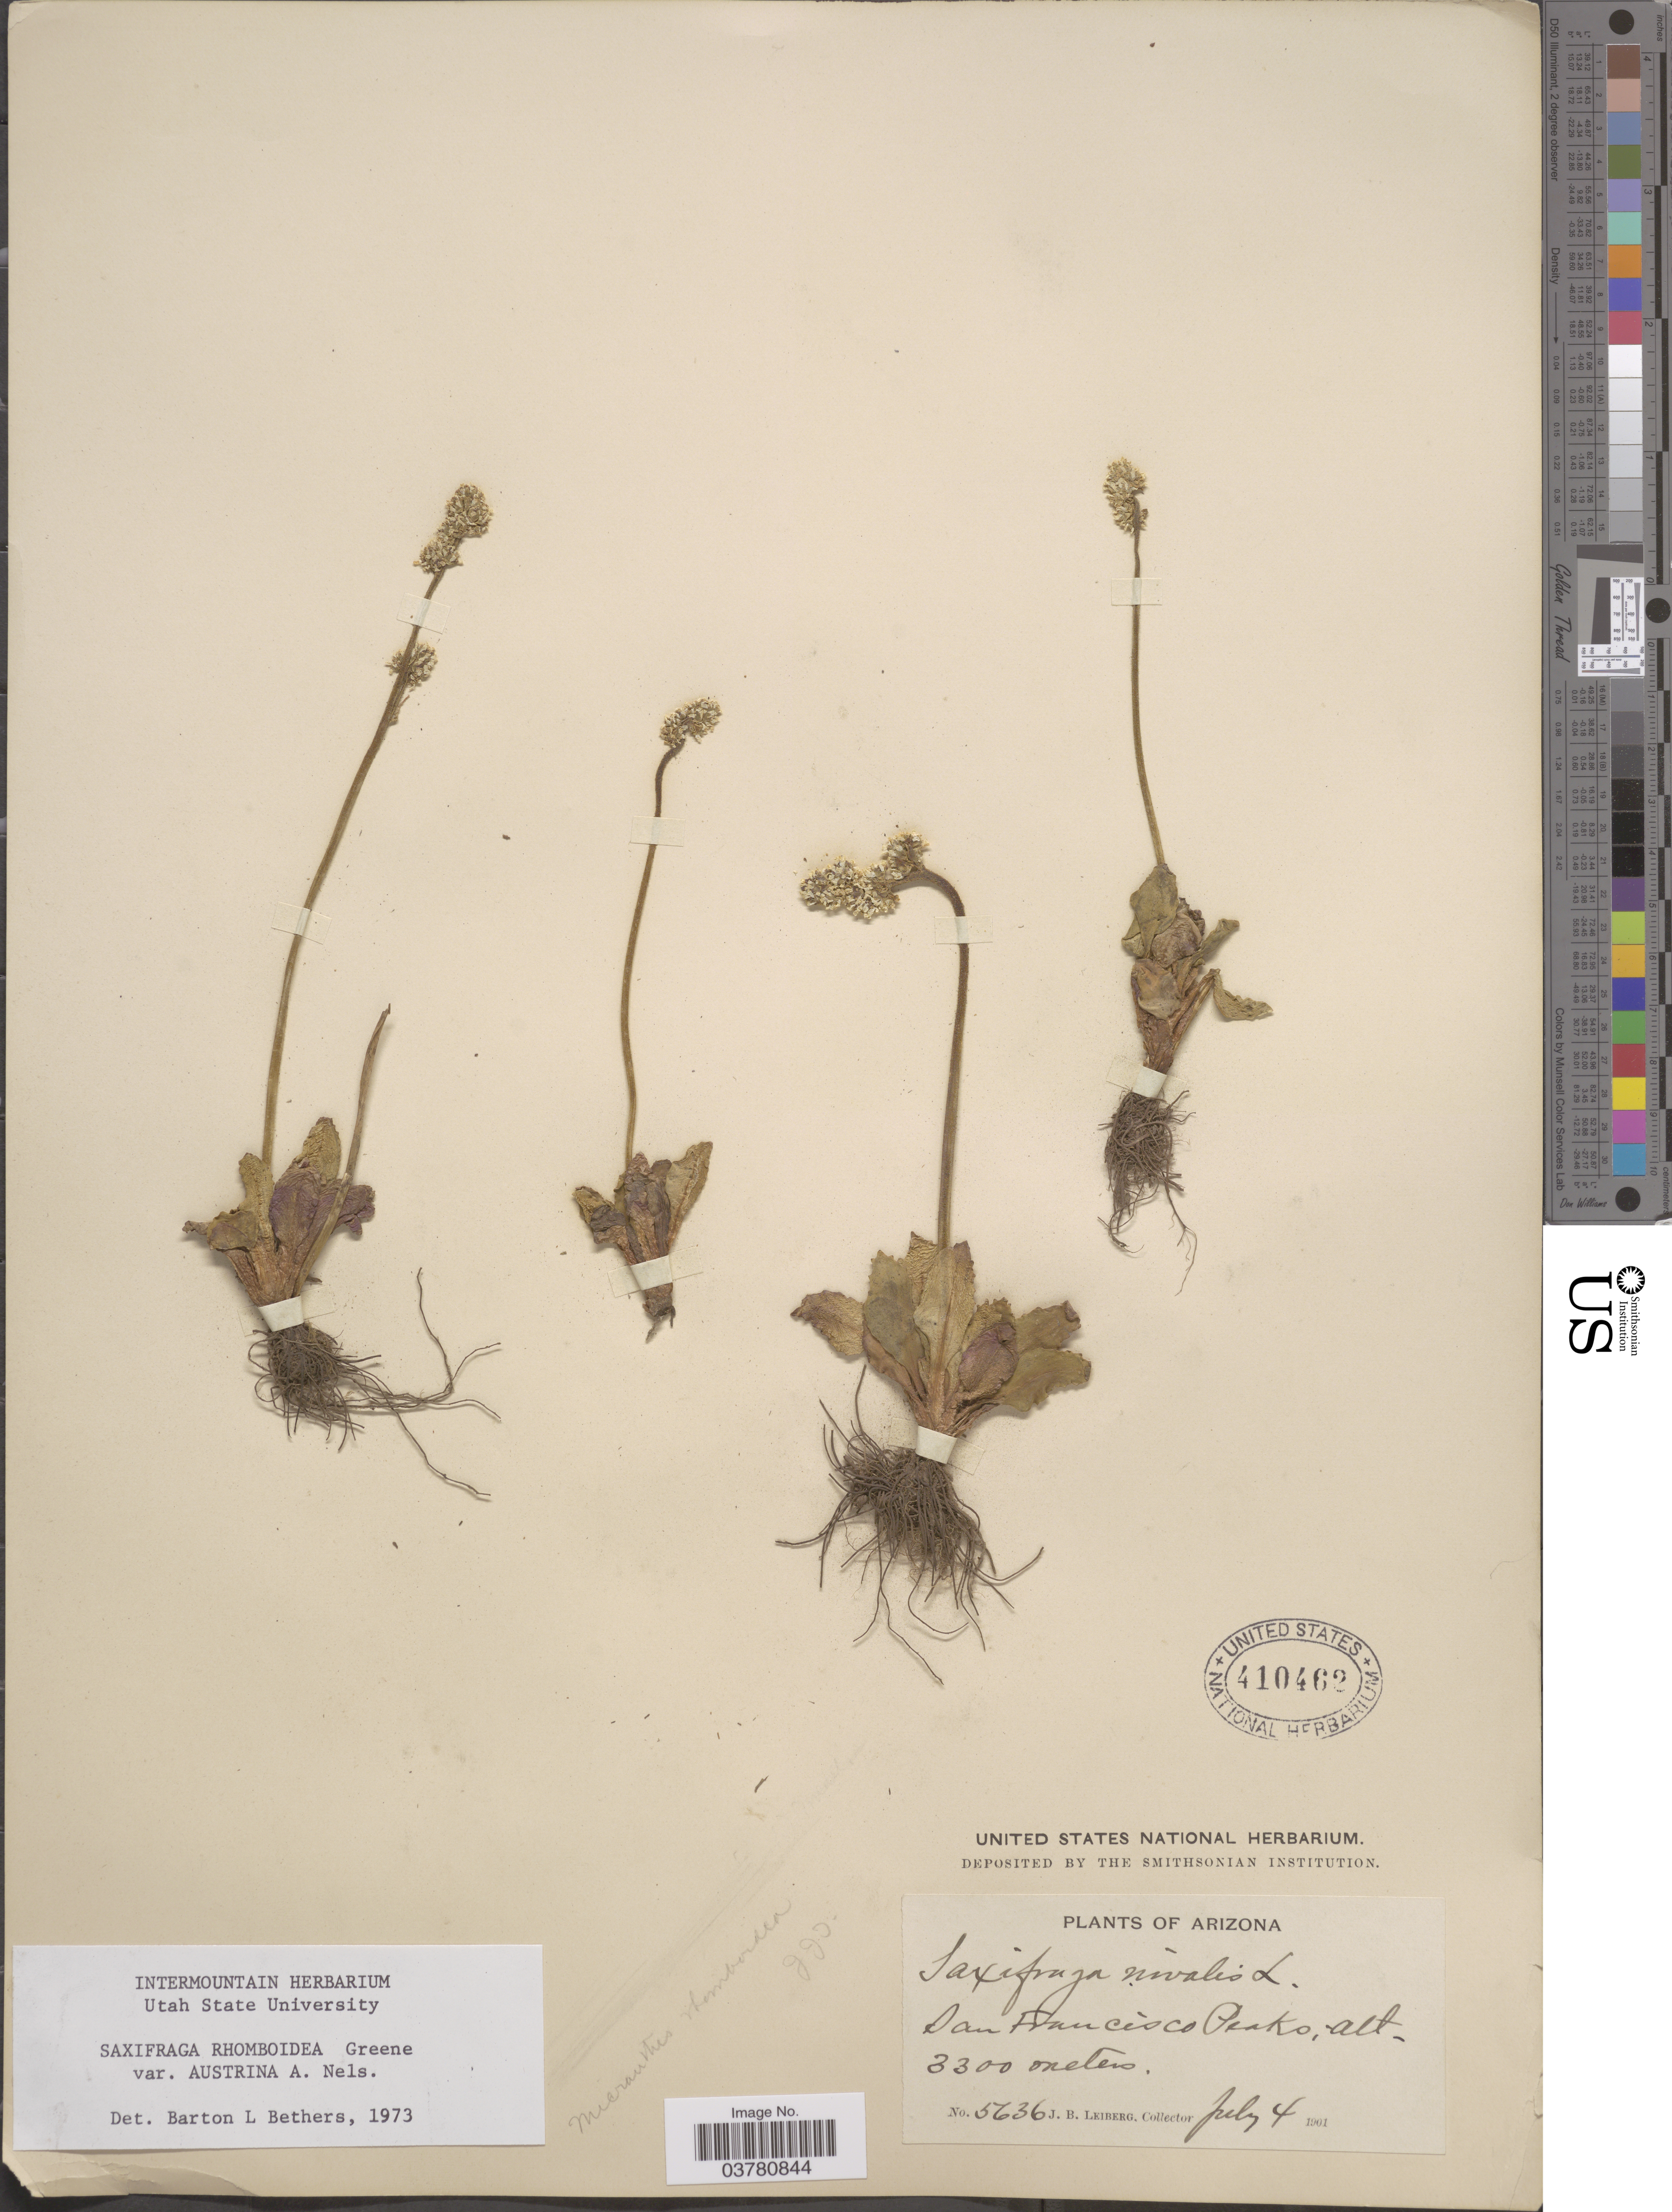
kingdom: Plantae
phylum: Tracheophyta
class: Magnoliopsida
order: Saxifragales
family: Saxifragaceae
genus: Micranthes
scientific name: Micranthes rhomboidea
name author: (Greene) Small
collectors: J. B. Leiberg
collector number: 5636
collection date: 1901-07-04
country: United States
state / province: Arizona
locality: San Francisco Peaks.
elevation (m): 3300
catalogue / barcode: US 410462